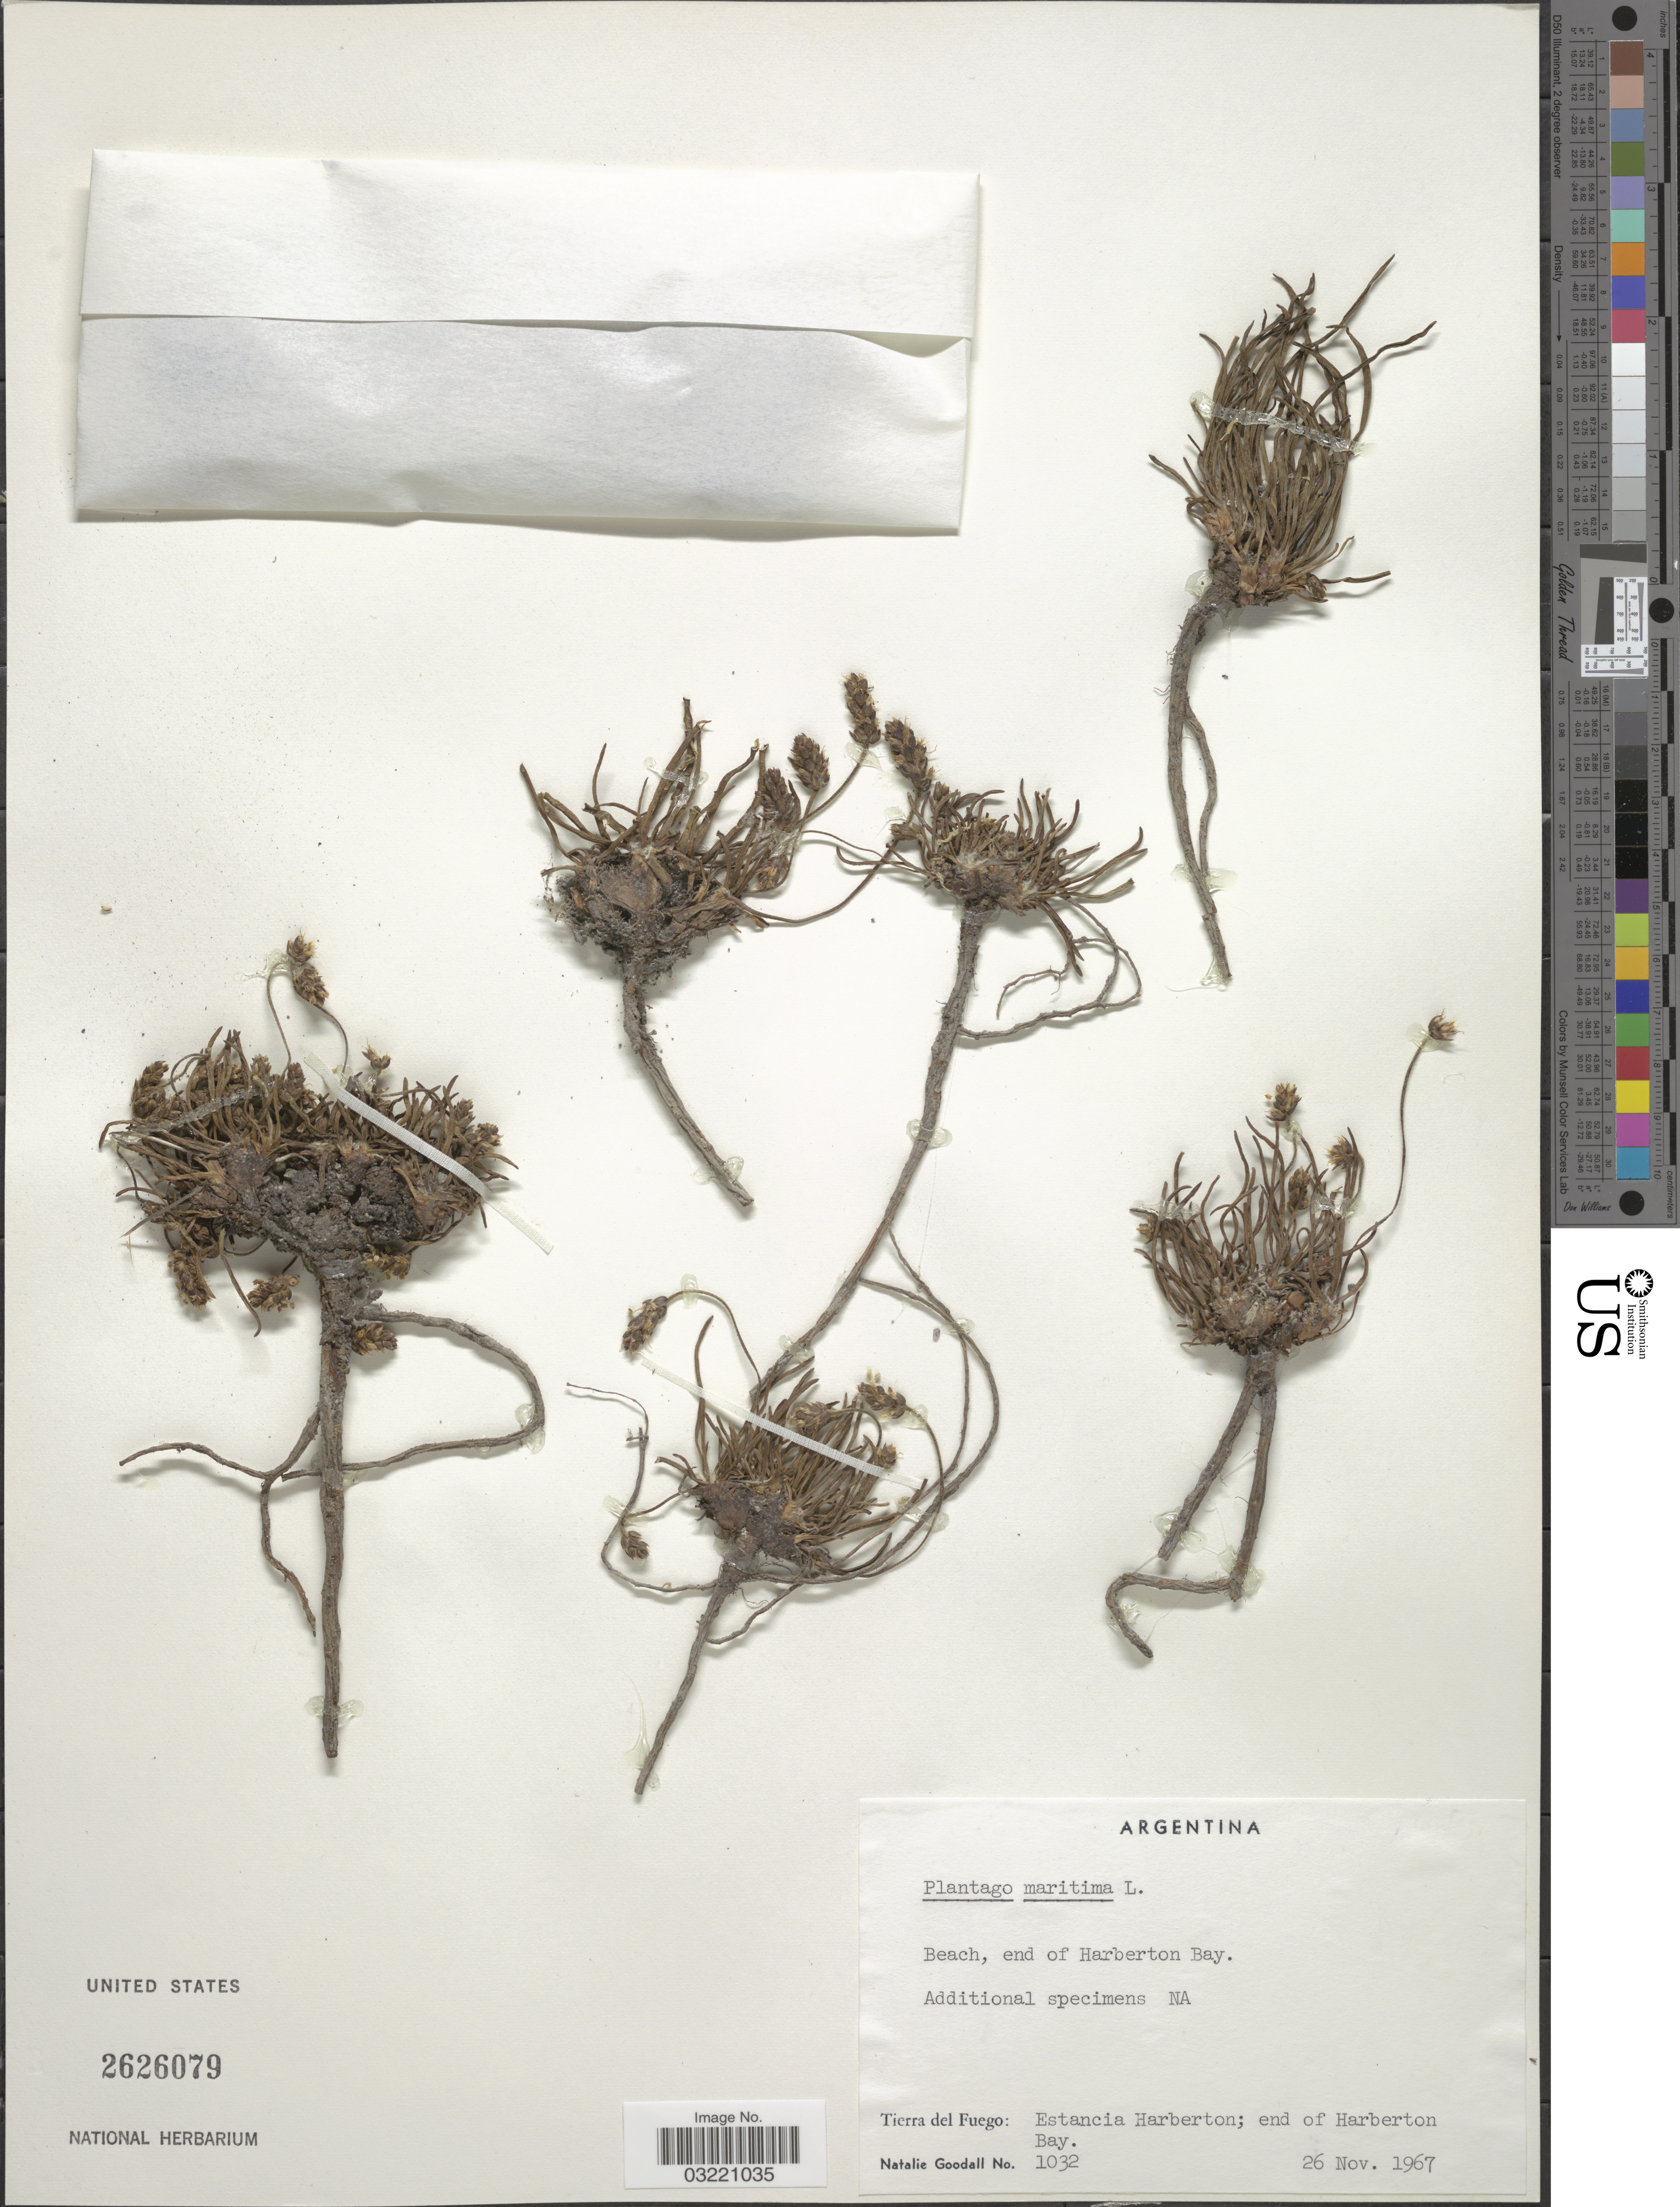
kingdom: Plantae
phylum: Tracheophyta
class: Magnoliopsida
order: Lamiales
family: Plantaginaceae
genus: Plantago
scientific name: Plantago maritima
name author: L.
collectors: N. Goodall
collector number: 1032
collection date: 1967-11-26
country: Argentina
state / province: Tierra del Fuego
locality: Estancia Harberton; end of Harberton Bay.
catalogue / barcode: US 2626079